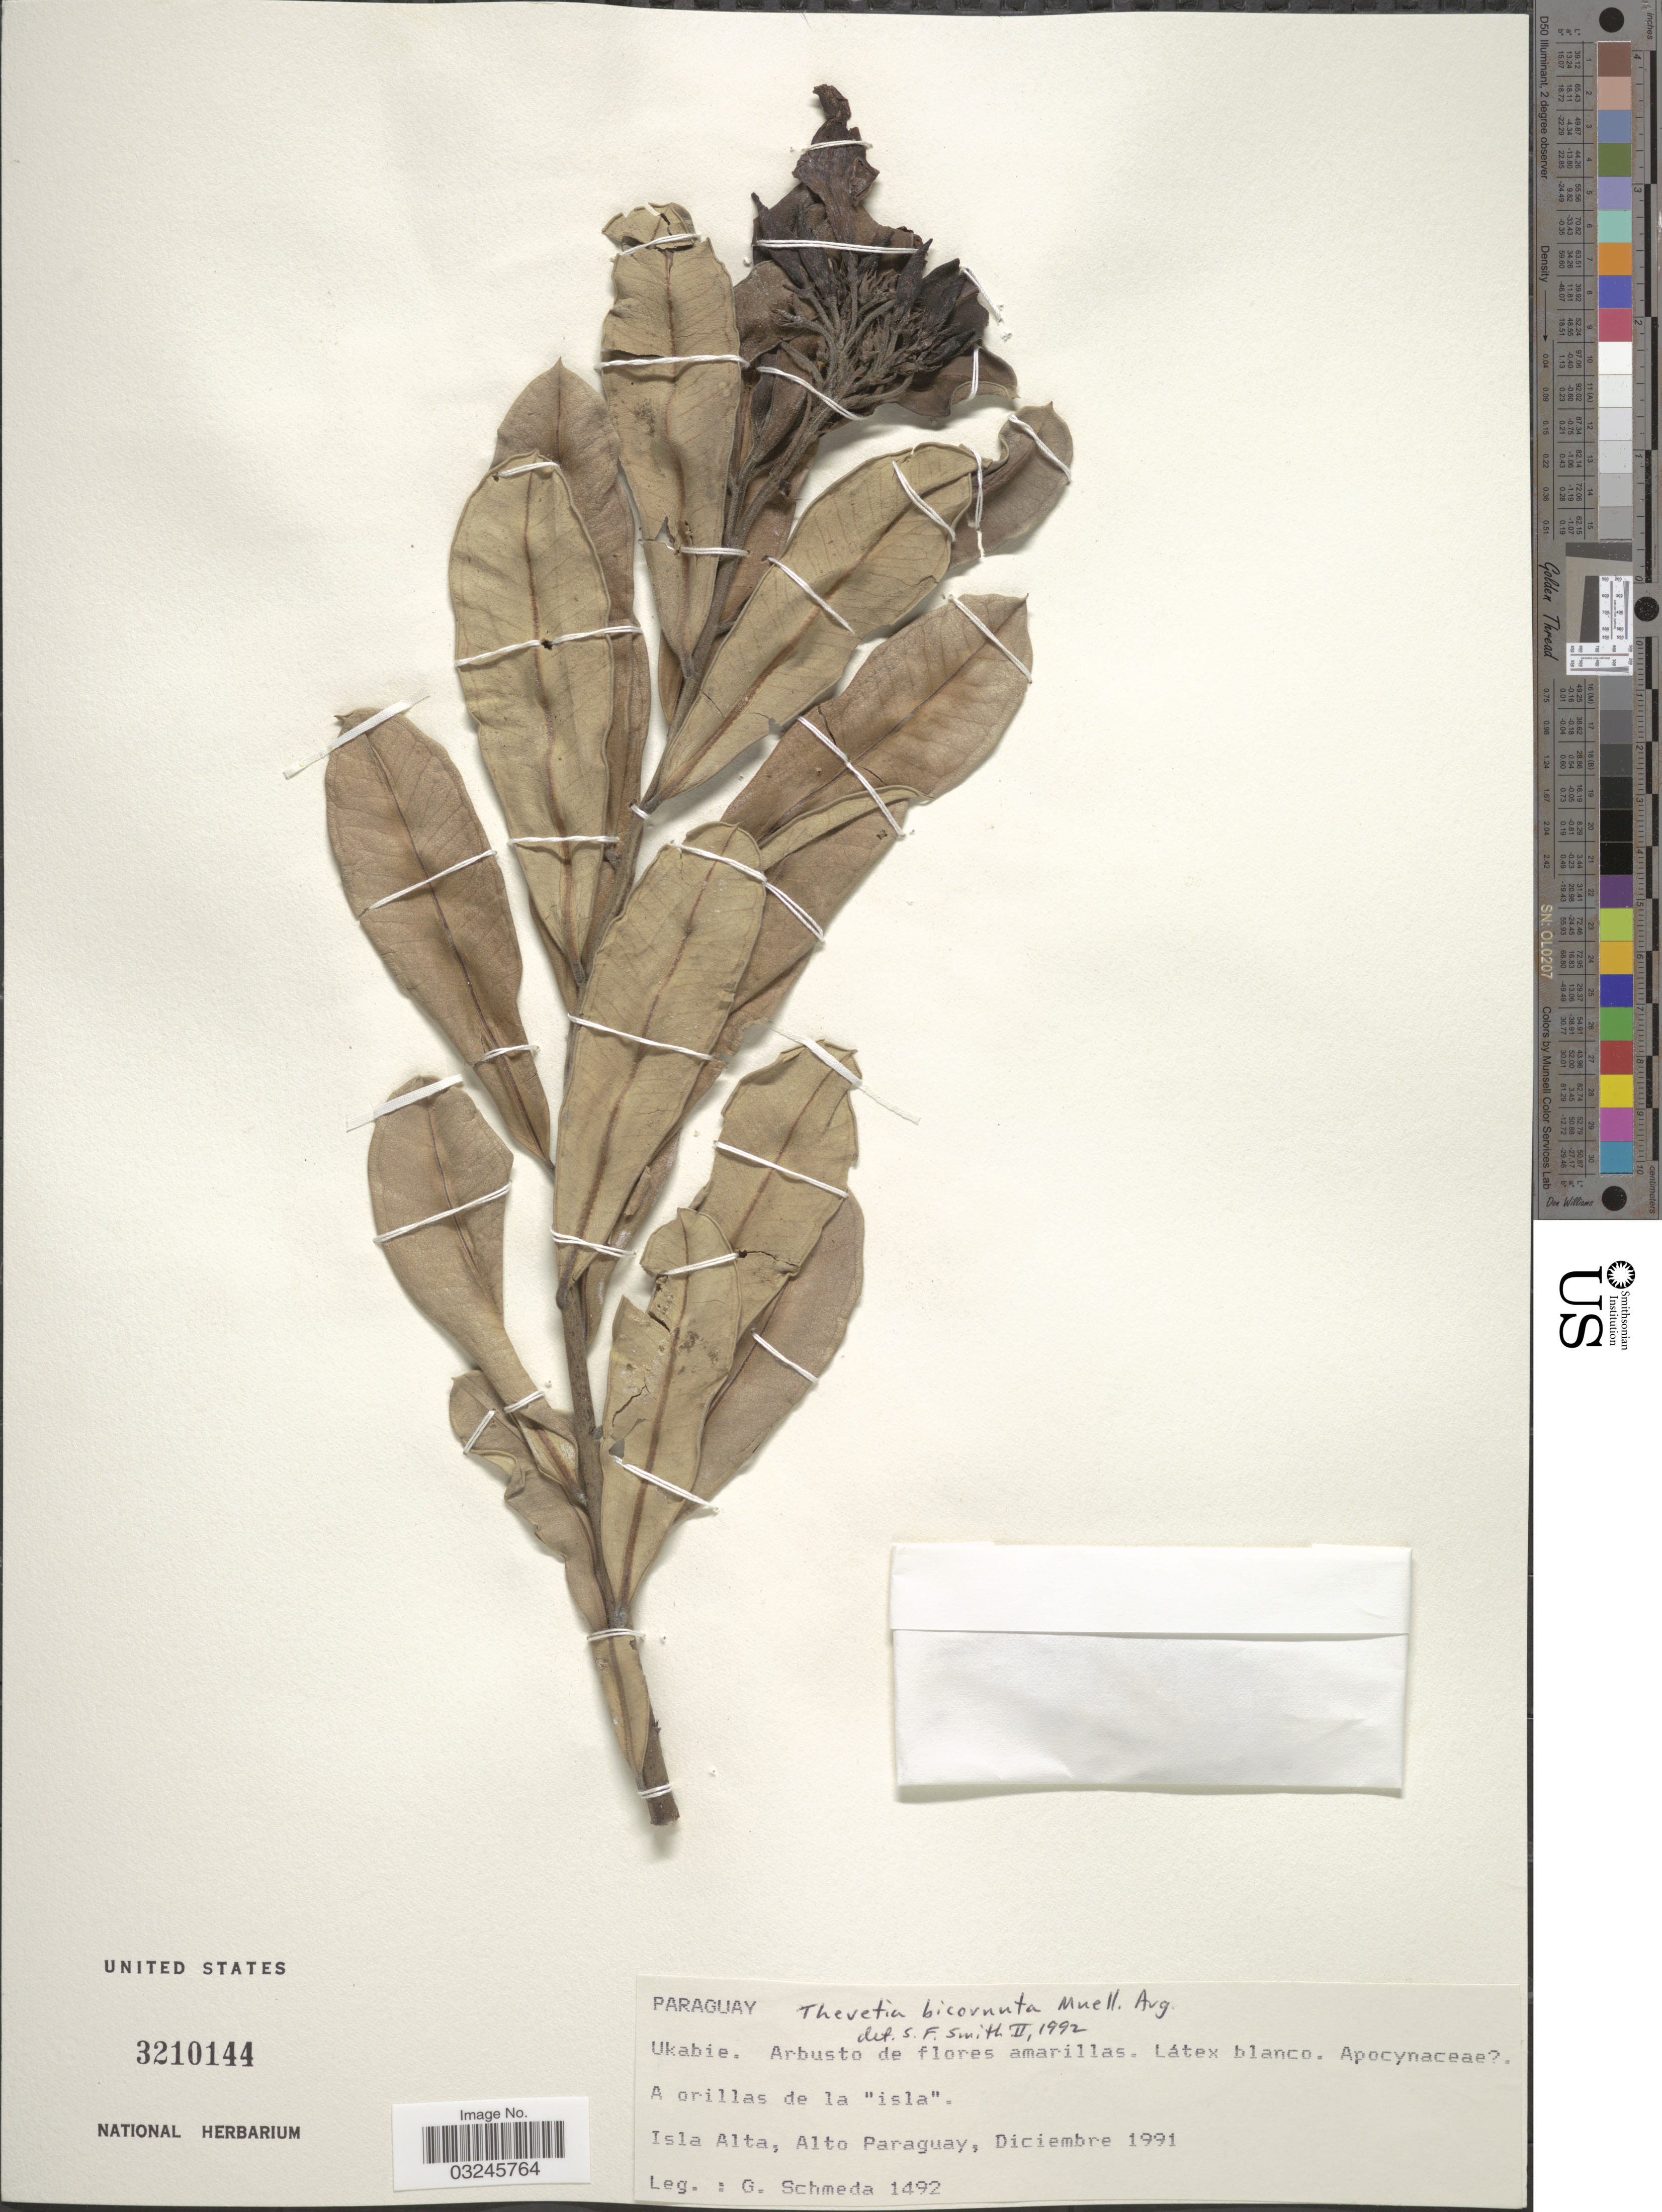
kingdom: Plantae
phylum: Tracheophyta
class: Magnoliopsida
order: Gentianales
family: Apocynaceae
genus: Thevetia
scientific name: Thevetia bicornuta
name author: Müll. Arg.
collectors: G. Schmeda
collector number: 1492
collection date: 1991-12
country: Paraguay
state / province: Alto Paraguay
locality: Isla Alta, Alto Paraguay.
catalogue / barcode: US 3210144